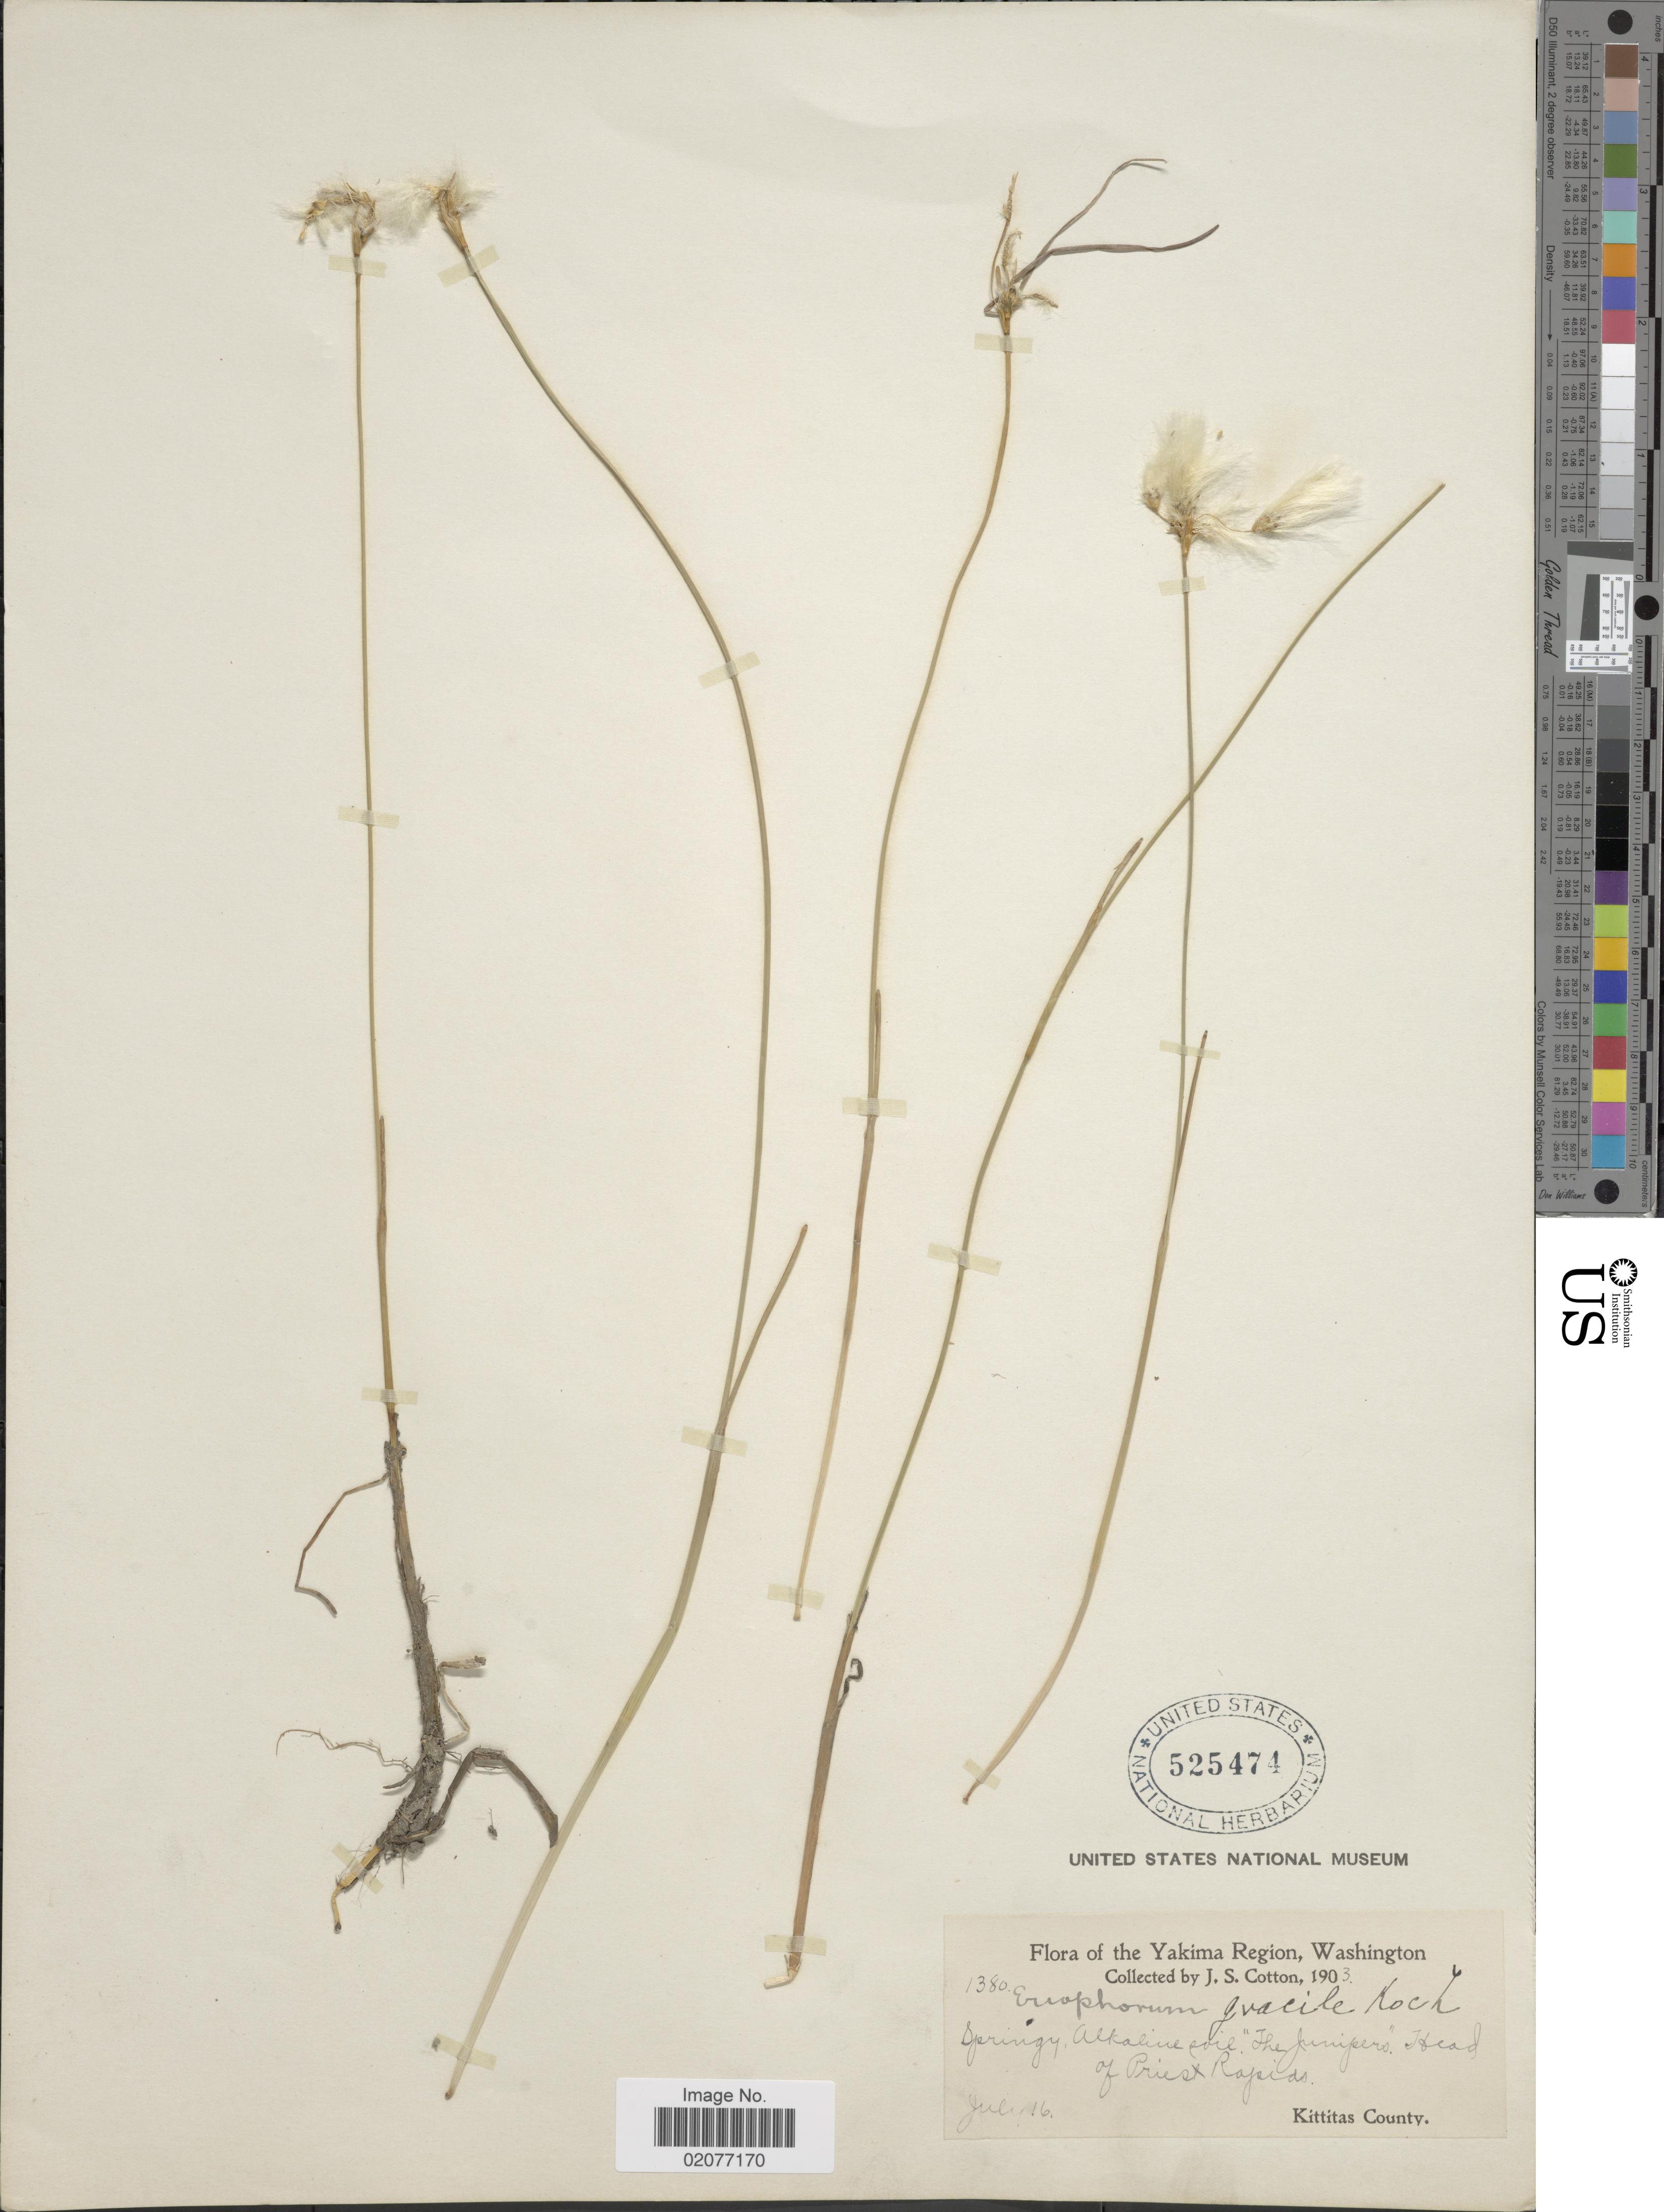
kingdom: Plantae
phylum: Tracheophyta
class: Liliopsida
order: Poales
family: Cyperaceae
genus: Eriophorum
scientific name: Eriophorum gracile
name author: W.D.J. Koch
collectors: J. S. Cotton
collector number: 1380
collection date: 1903-07-16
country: United States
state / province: Washington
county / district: Yakima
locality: Yakima Region, Washington, Springy, Alkaline soil. "the Junipers"Head of Priest Rapids.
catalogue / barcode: US 525474